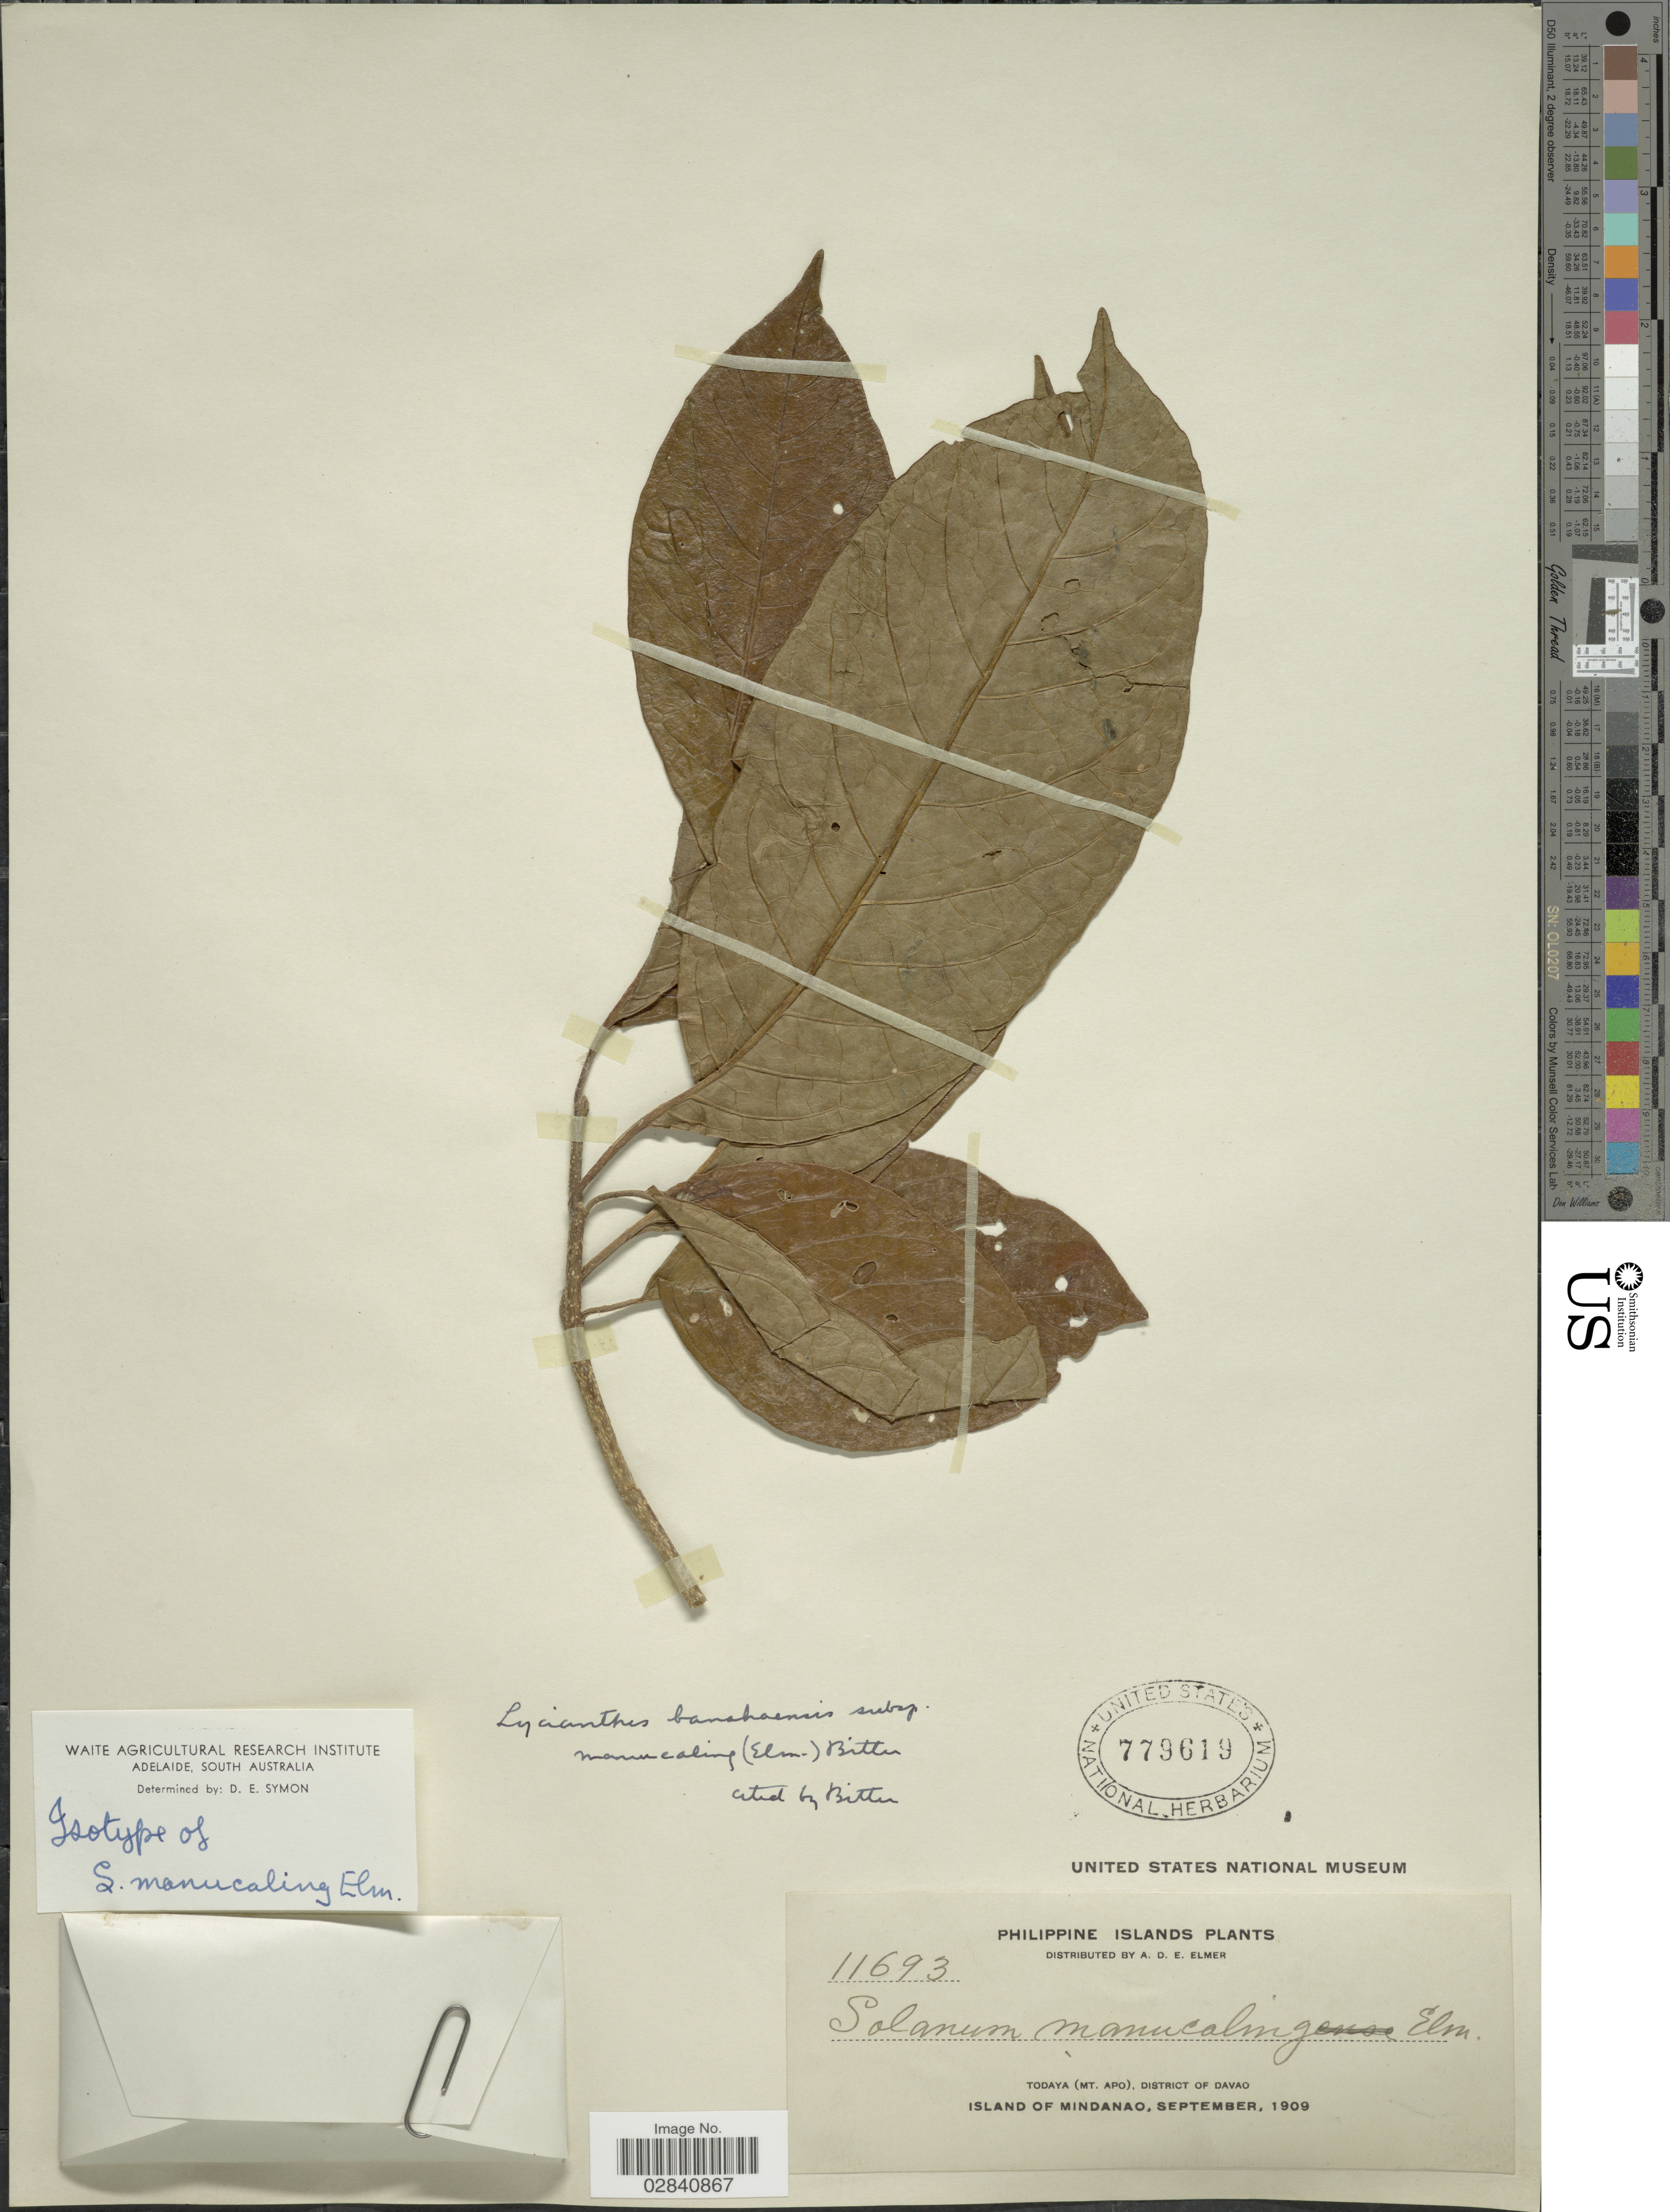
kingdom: Plantae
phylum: Tracheophyta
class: Magnoliopsida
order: Solanales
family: Solanaceae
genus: Lycianthes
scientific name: Lycianthes banahaensis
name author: (Elmer) Bitt.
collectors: A. D. E. Elmer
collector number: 11693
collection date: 1909-09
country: Philippines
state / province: Davao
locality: Philippine Islands, Todaya (Mt. Apo), District of Davao. Island of Mindanao.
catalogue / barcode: US 779619